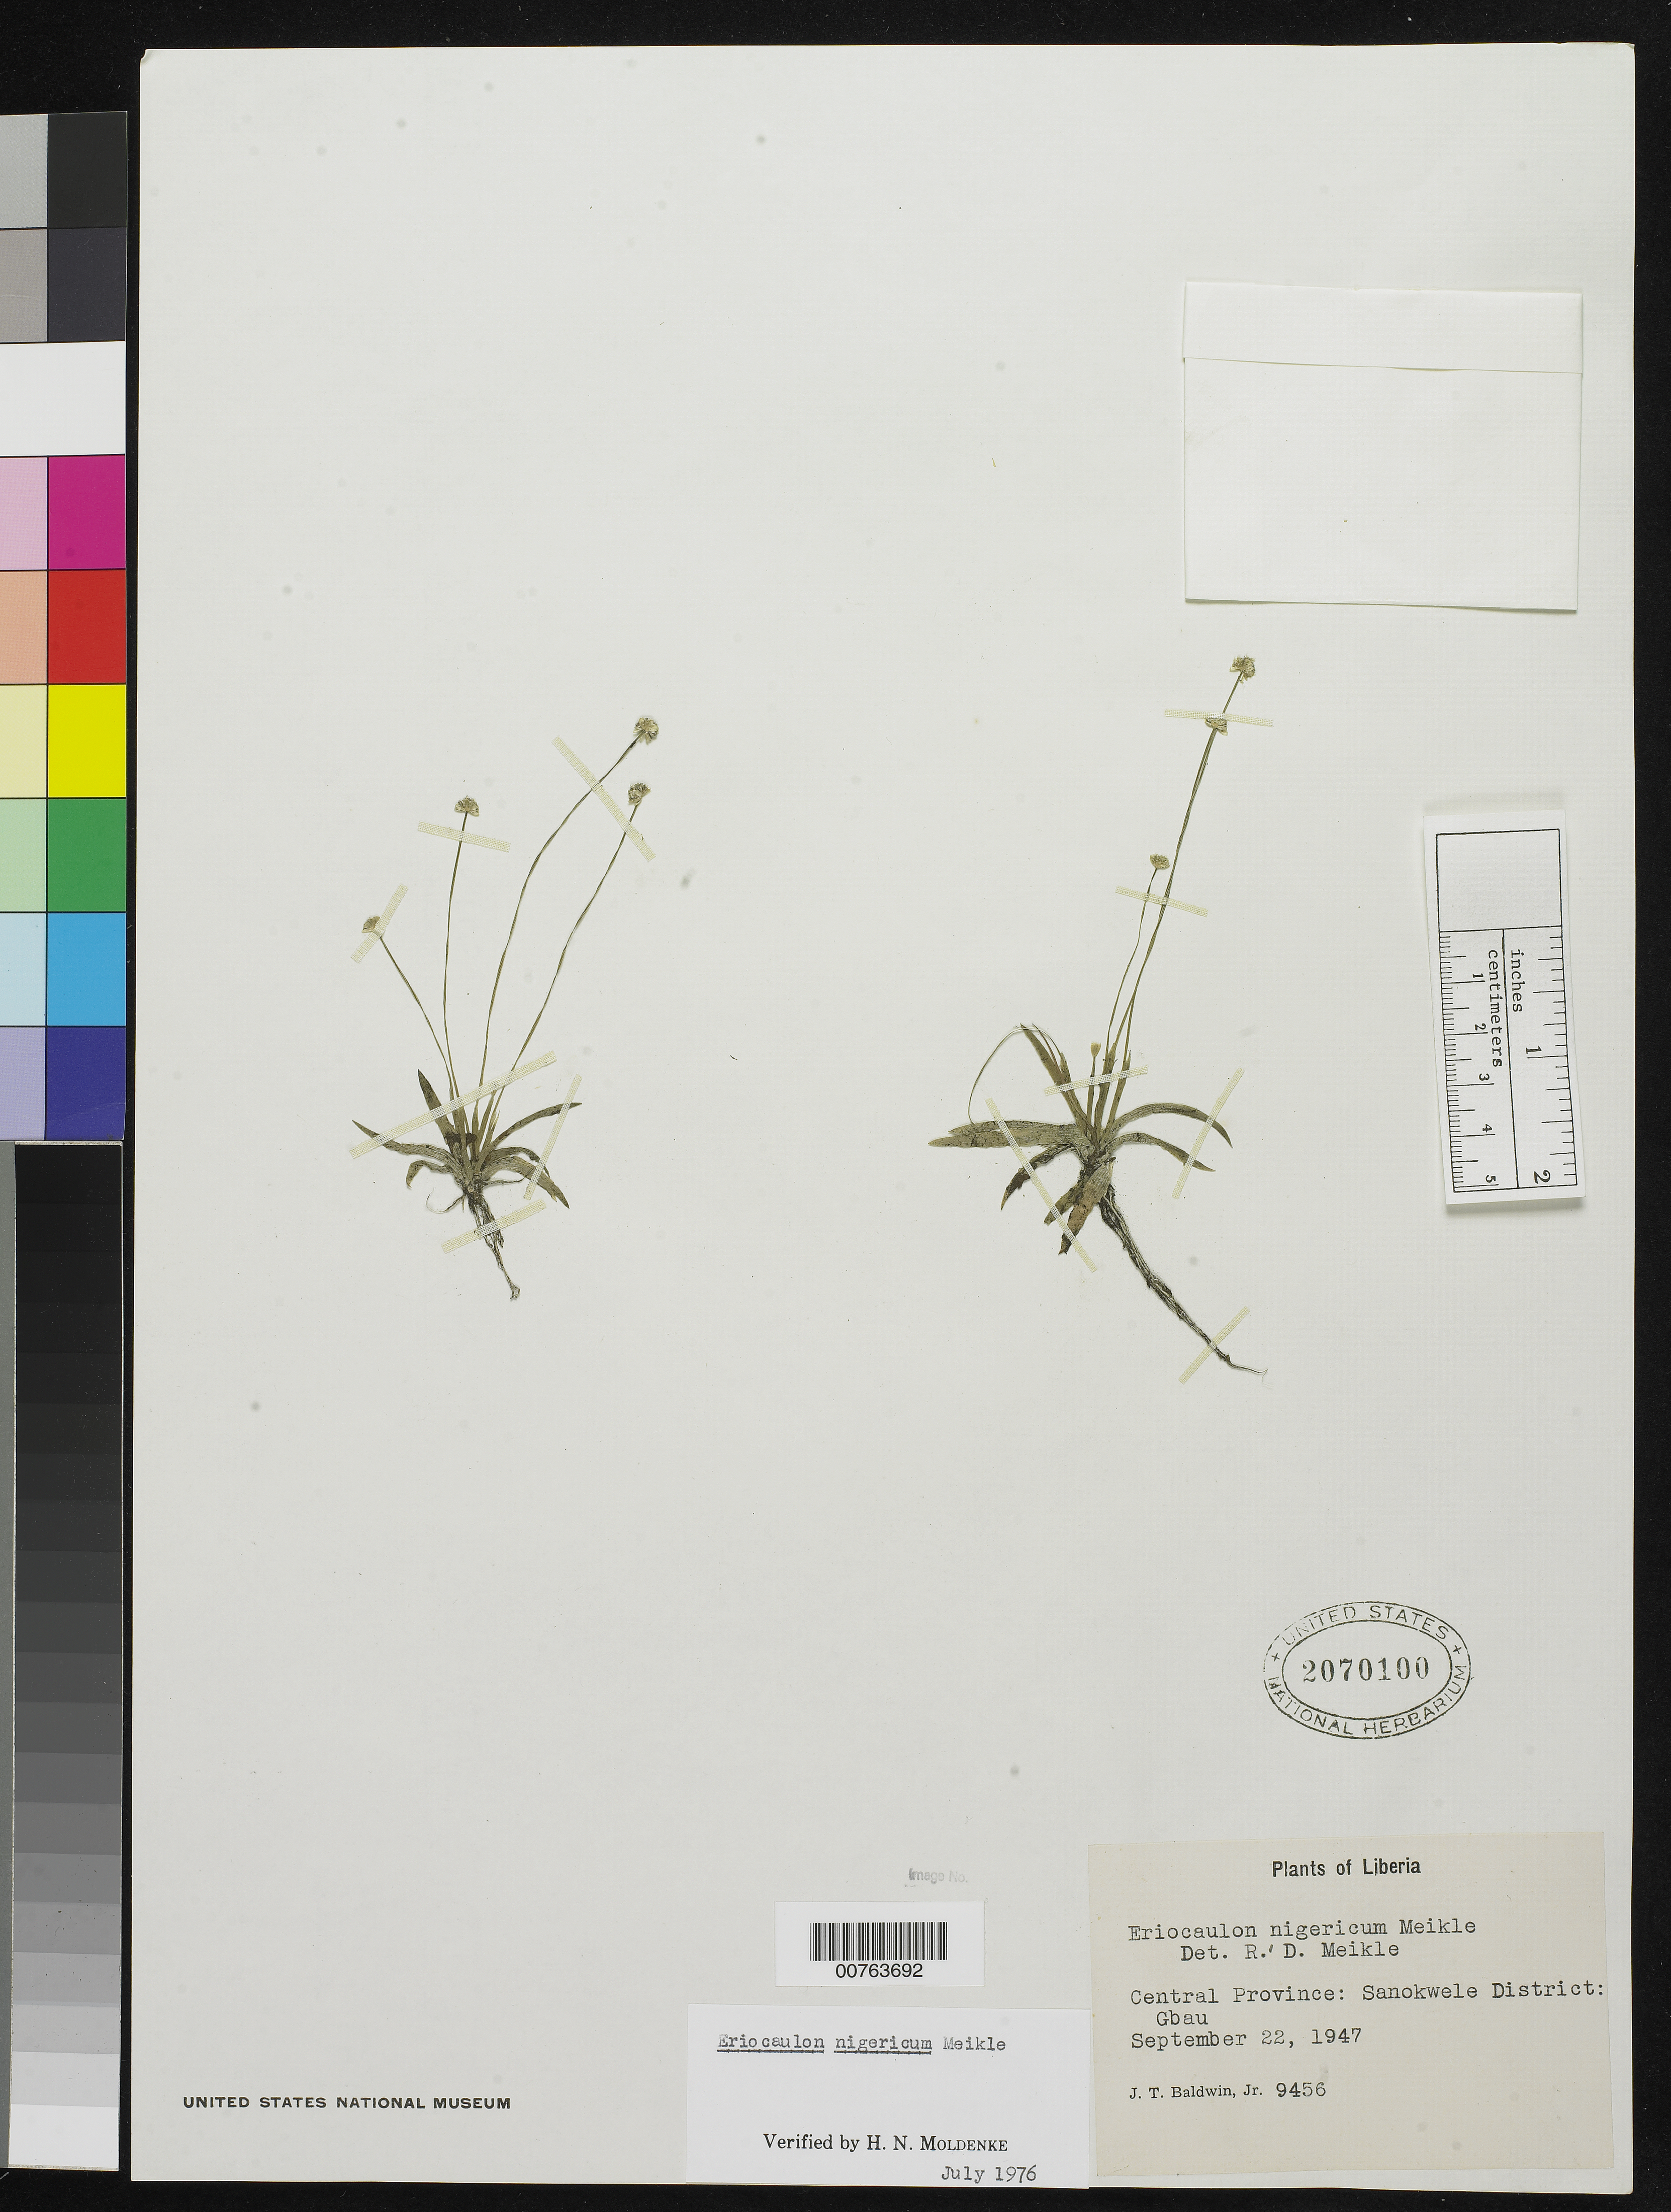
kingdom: Plantae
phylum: Tracheophyta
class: Liliopsida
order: Poales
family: Eriocaulaceae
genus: Eriocaulon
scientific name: Eriocaulon nigericum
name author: Meikle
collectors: J. T. Baldwin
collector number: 9456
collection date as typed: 22 Sep 1947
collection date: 1947-09-22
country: Liberia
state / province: Nimba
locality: Central Province: Sanokwele District, Gbau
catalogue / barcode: US 2070100